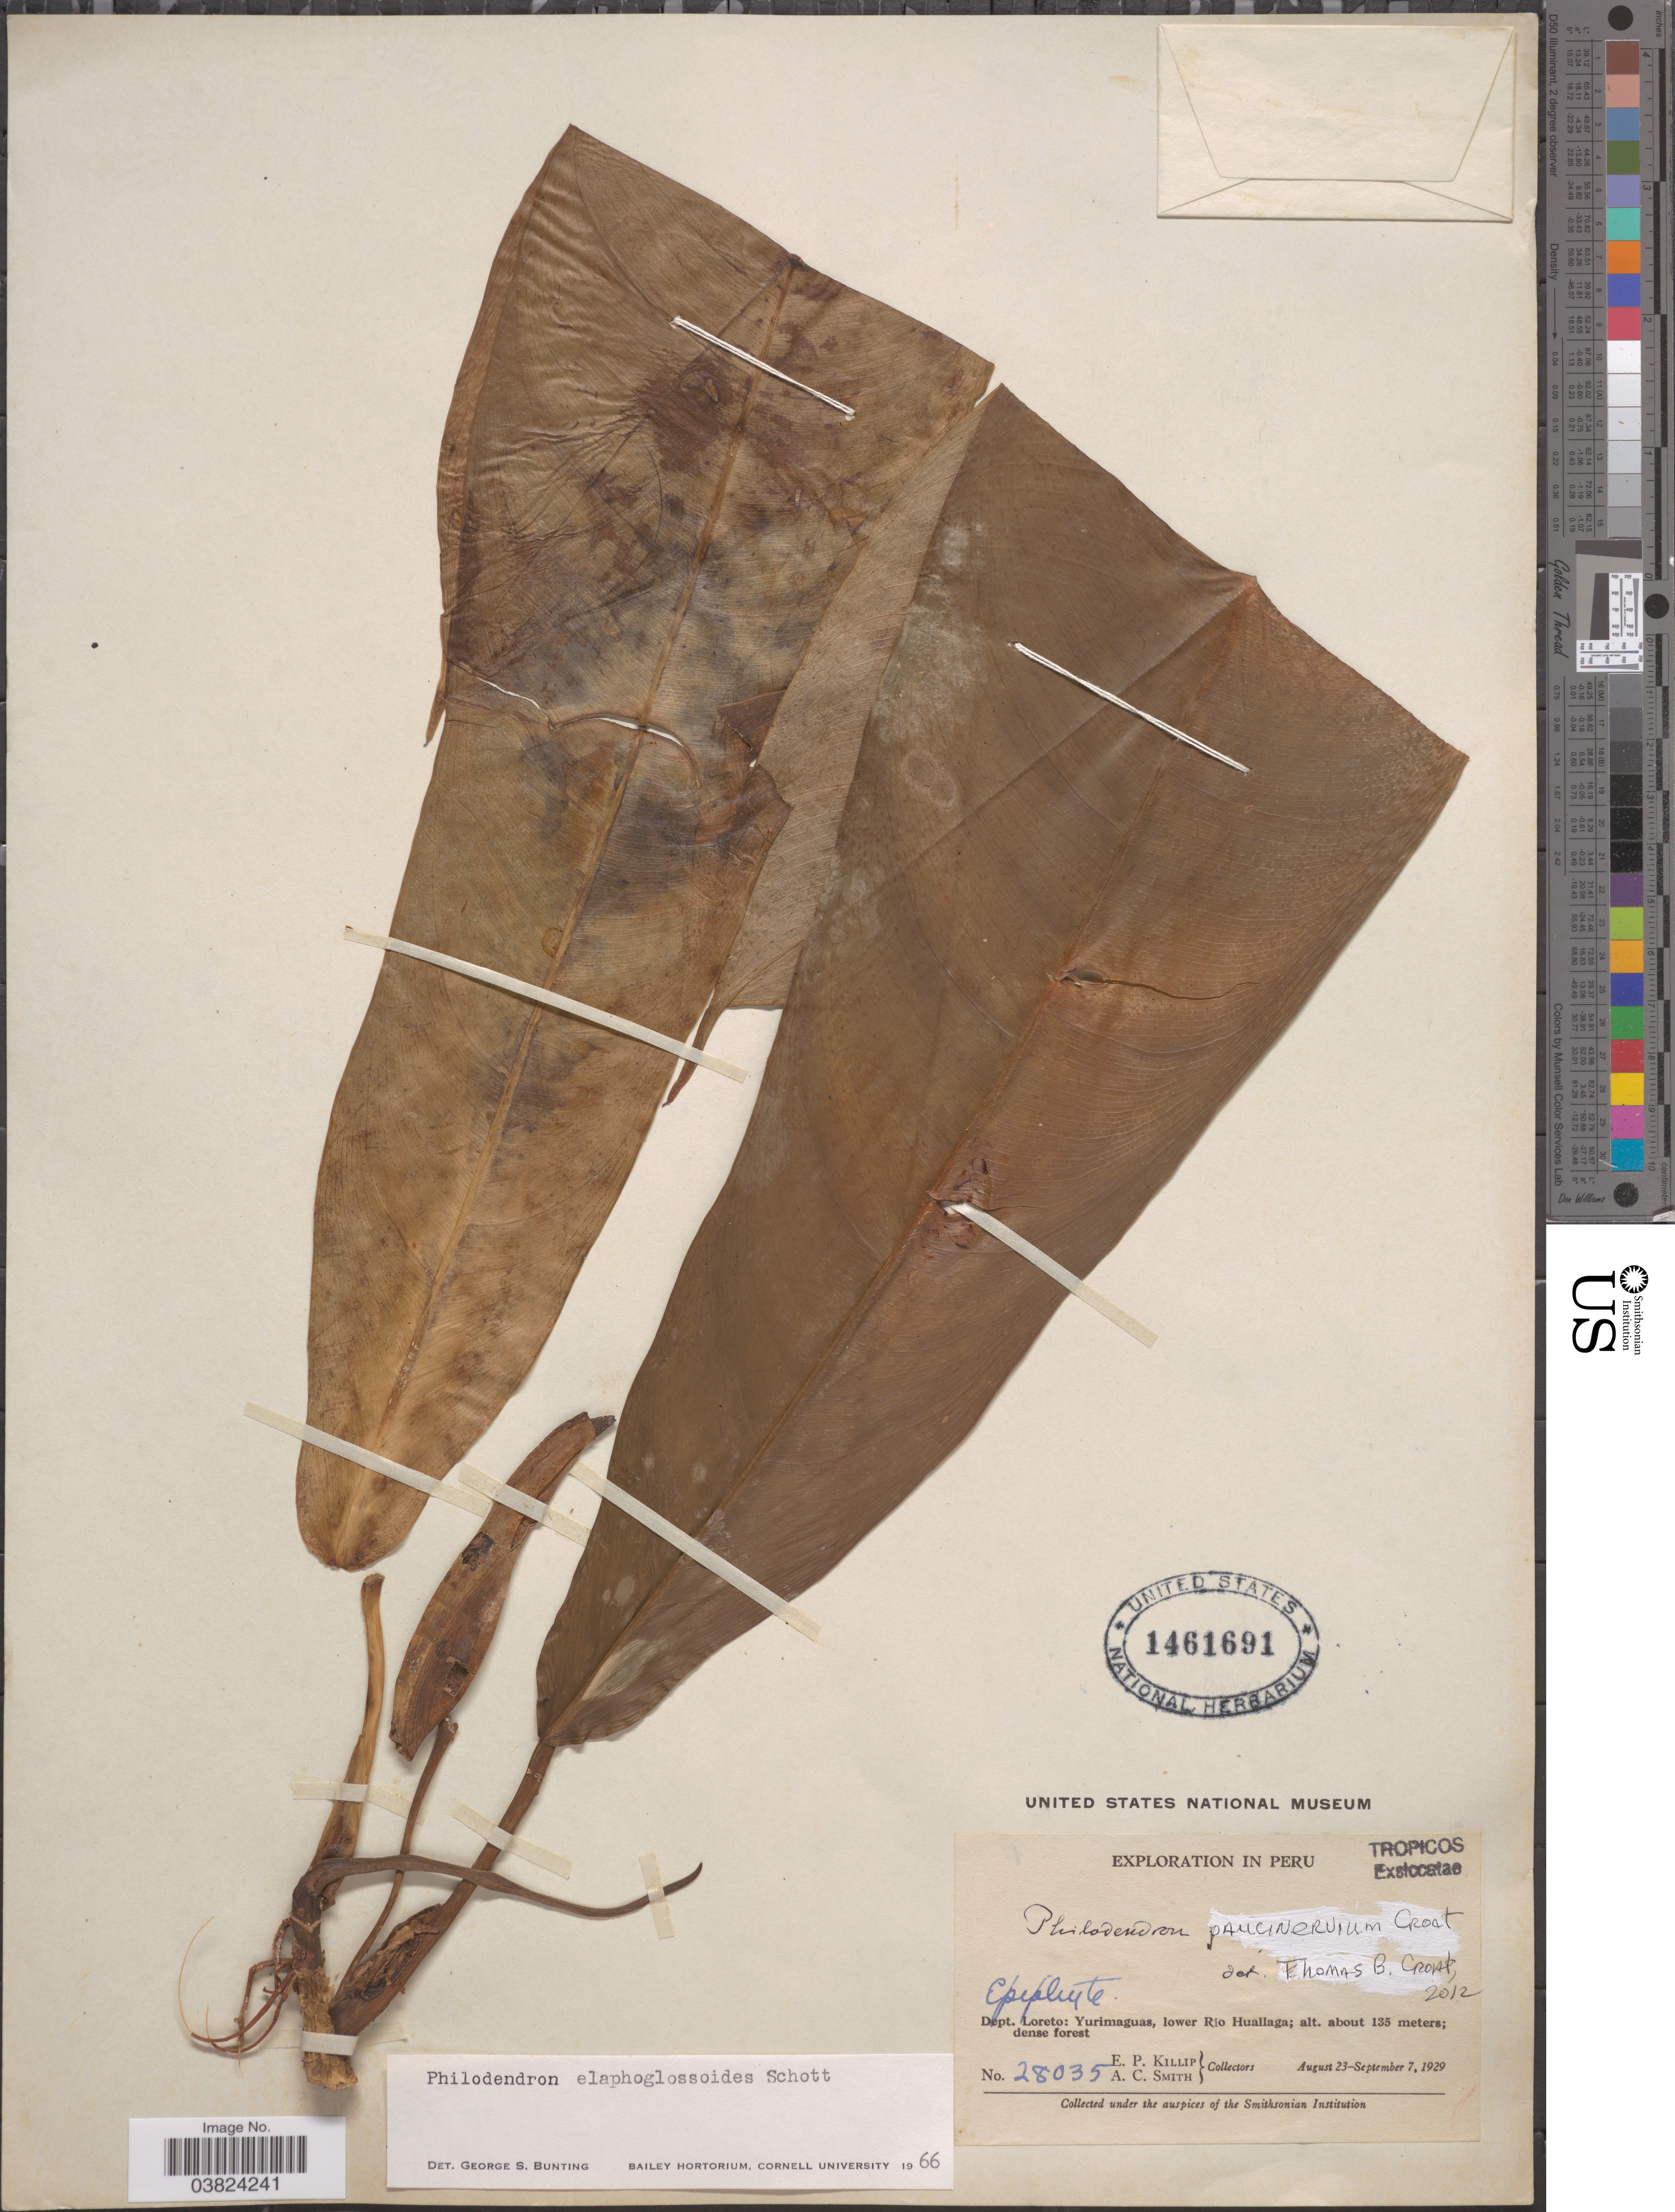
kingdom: Plantae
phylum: Tracheophyta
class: Liliopsida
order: Alismatales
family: Araceae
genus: Philodendron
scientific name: Philodendron paucinervium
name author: Croat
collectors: E. P. Killip & A. C. Smith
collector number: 28035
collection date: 1929-08-23/1929-09-07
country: Peru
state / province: Loreto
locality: Dept. Loreto: Yurimaguas, lower Río Huallaga.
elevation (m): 135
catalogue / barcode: US 1461691